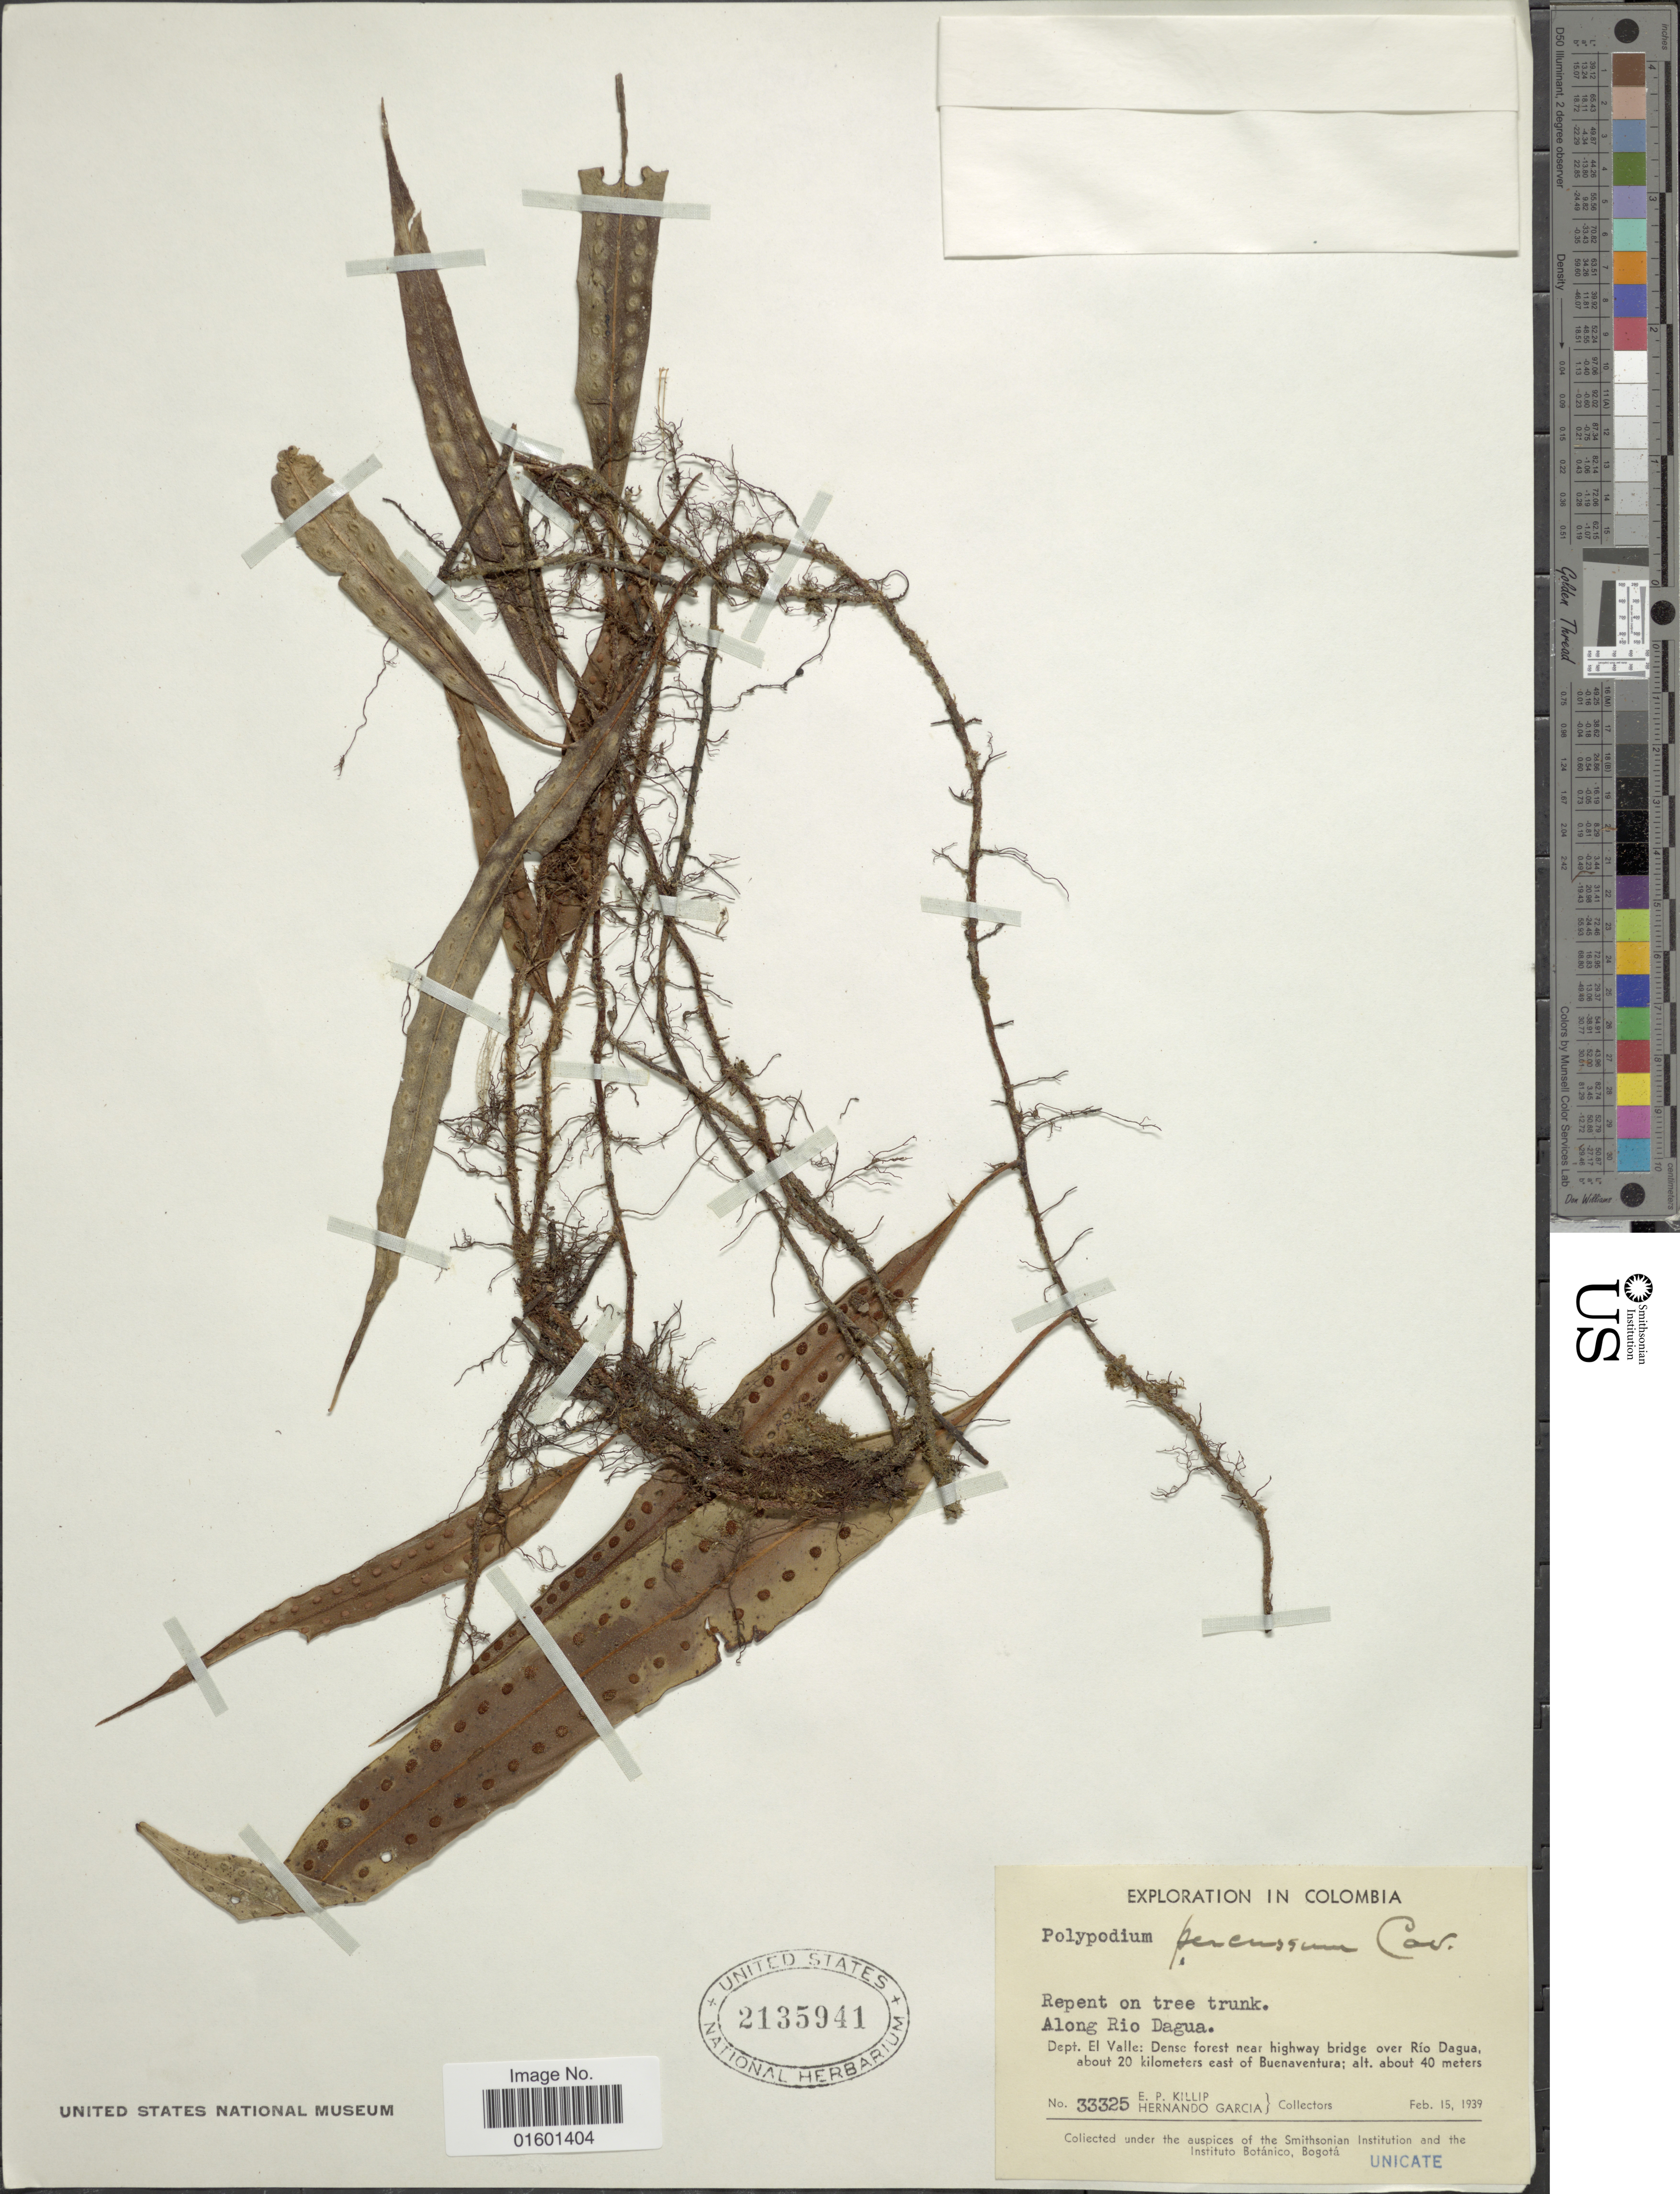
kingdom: Plantae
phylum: Tracheophyta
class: Polypodiopsida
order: Polypodiales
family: Polypodiaceae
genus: Microgramma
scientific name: Microgramma percussa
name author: (Cav.) de la Sota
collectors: E. P. Killip & H. Garcia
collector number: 33325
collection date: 1939-02-15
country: Colombia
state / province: Valle del Cauca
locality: Along Rio Dagua. Dept. El Valle: Dense forest near highway bridge over Rio Dagua about 20 kilometers east of Buenaventura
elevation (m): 40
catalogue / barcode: US 2135941